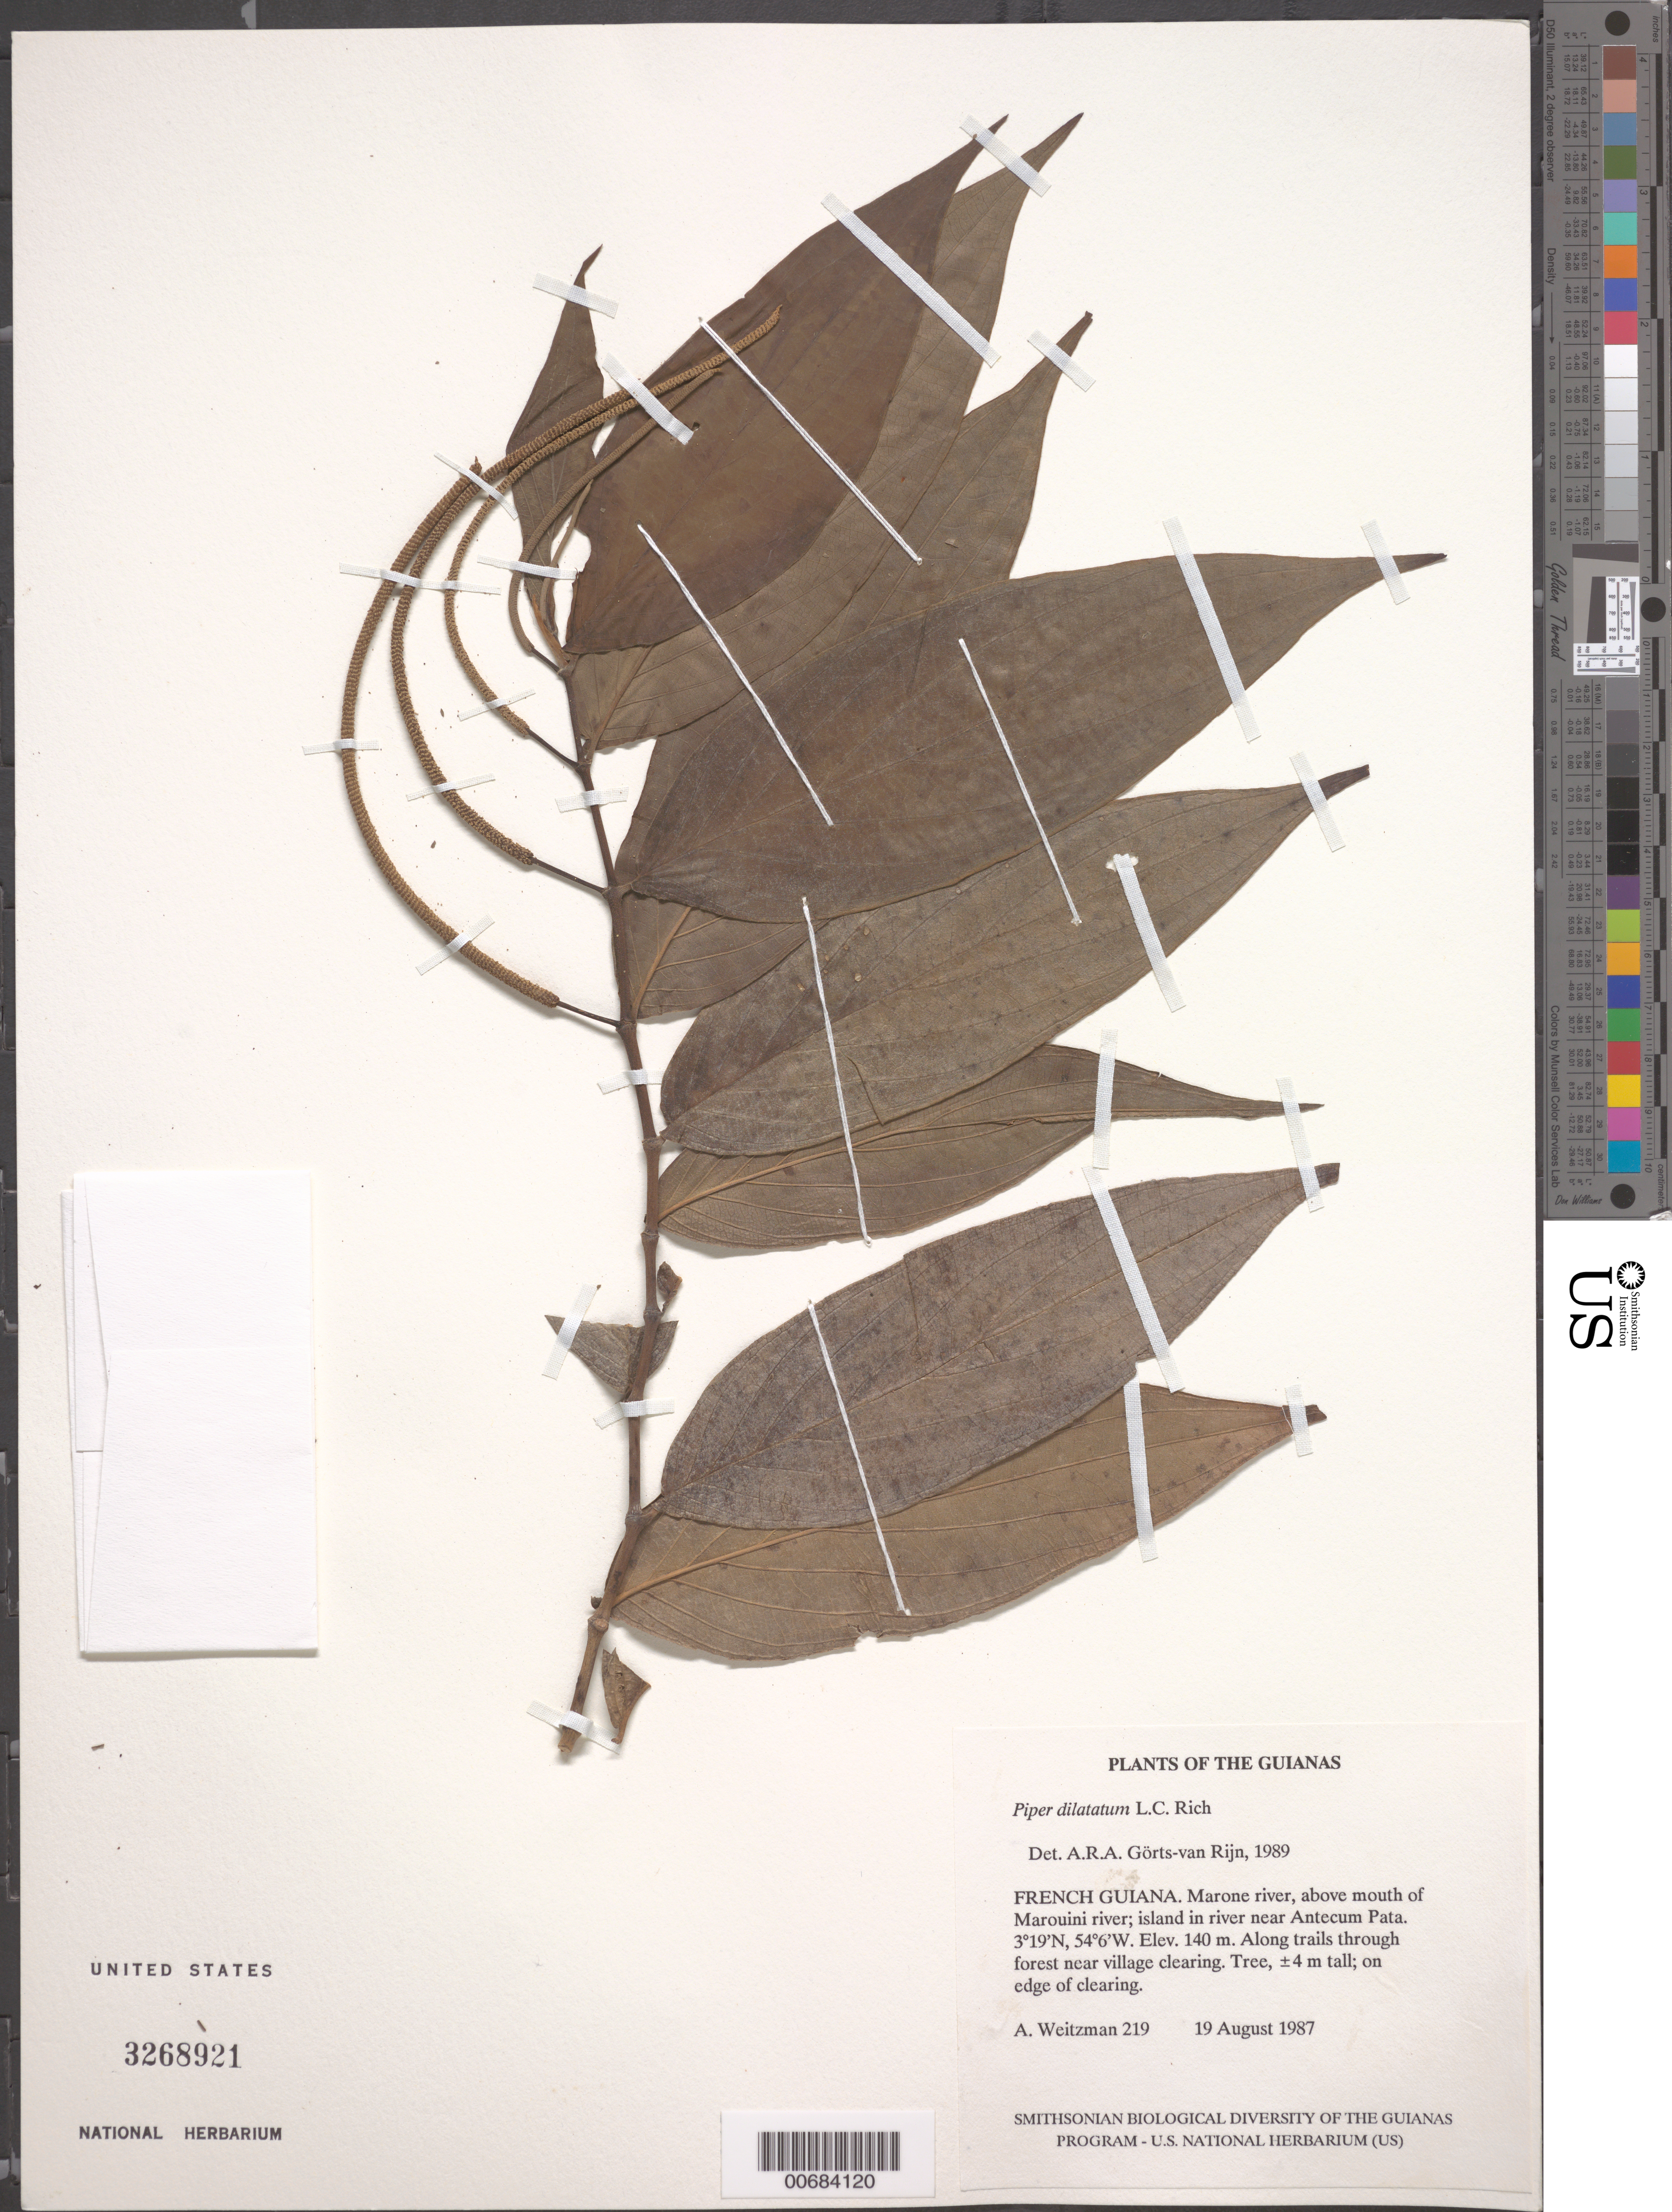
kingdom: Plantae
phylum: Tracheophyta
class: Magnoliopsida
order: Piperales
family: Piperaceae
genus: Piper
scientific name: Piper dilatatum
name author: Rich.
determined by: Görts-van Rijn, A. R. A.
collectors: A. L. Weitzman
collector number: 219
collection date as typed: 19 August 1987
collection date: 1987-08-19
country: French Guiana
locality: Maroni river, above mouth of Marouini river; island in river near Antecum Pata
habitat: Along trails through forest near village clearing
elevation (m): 140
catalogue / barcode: US 3268921